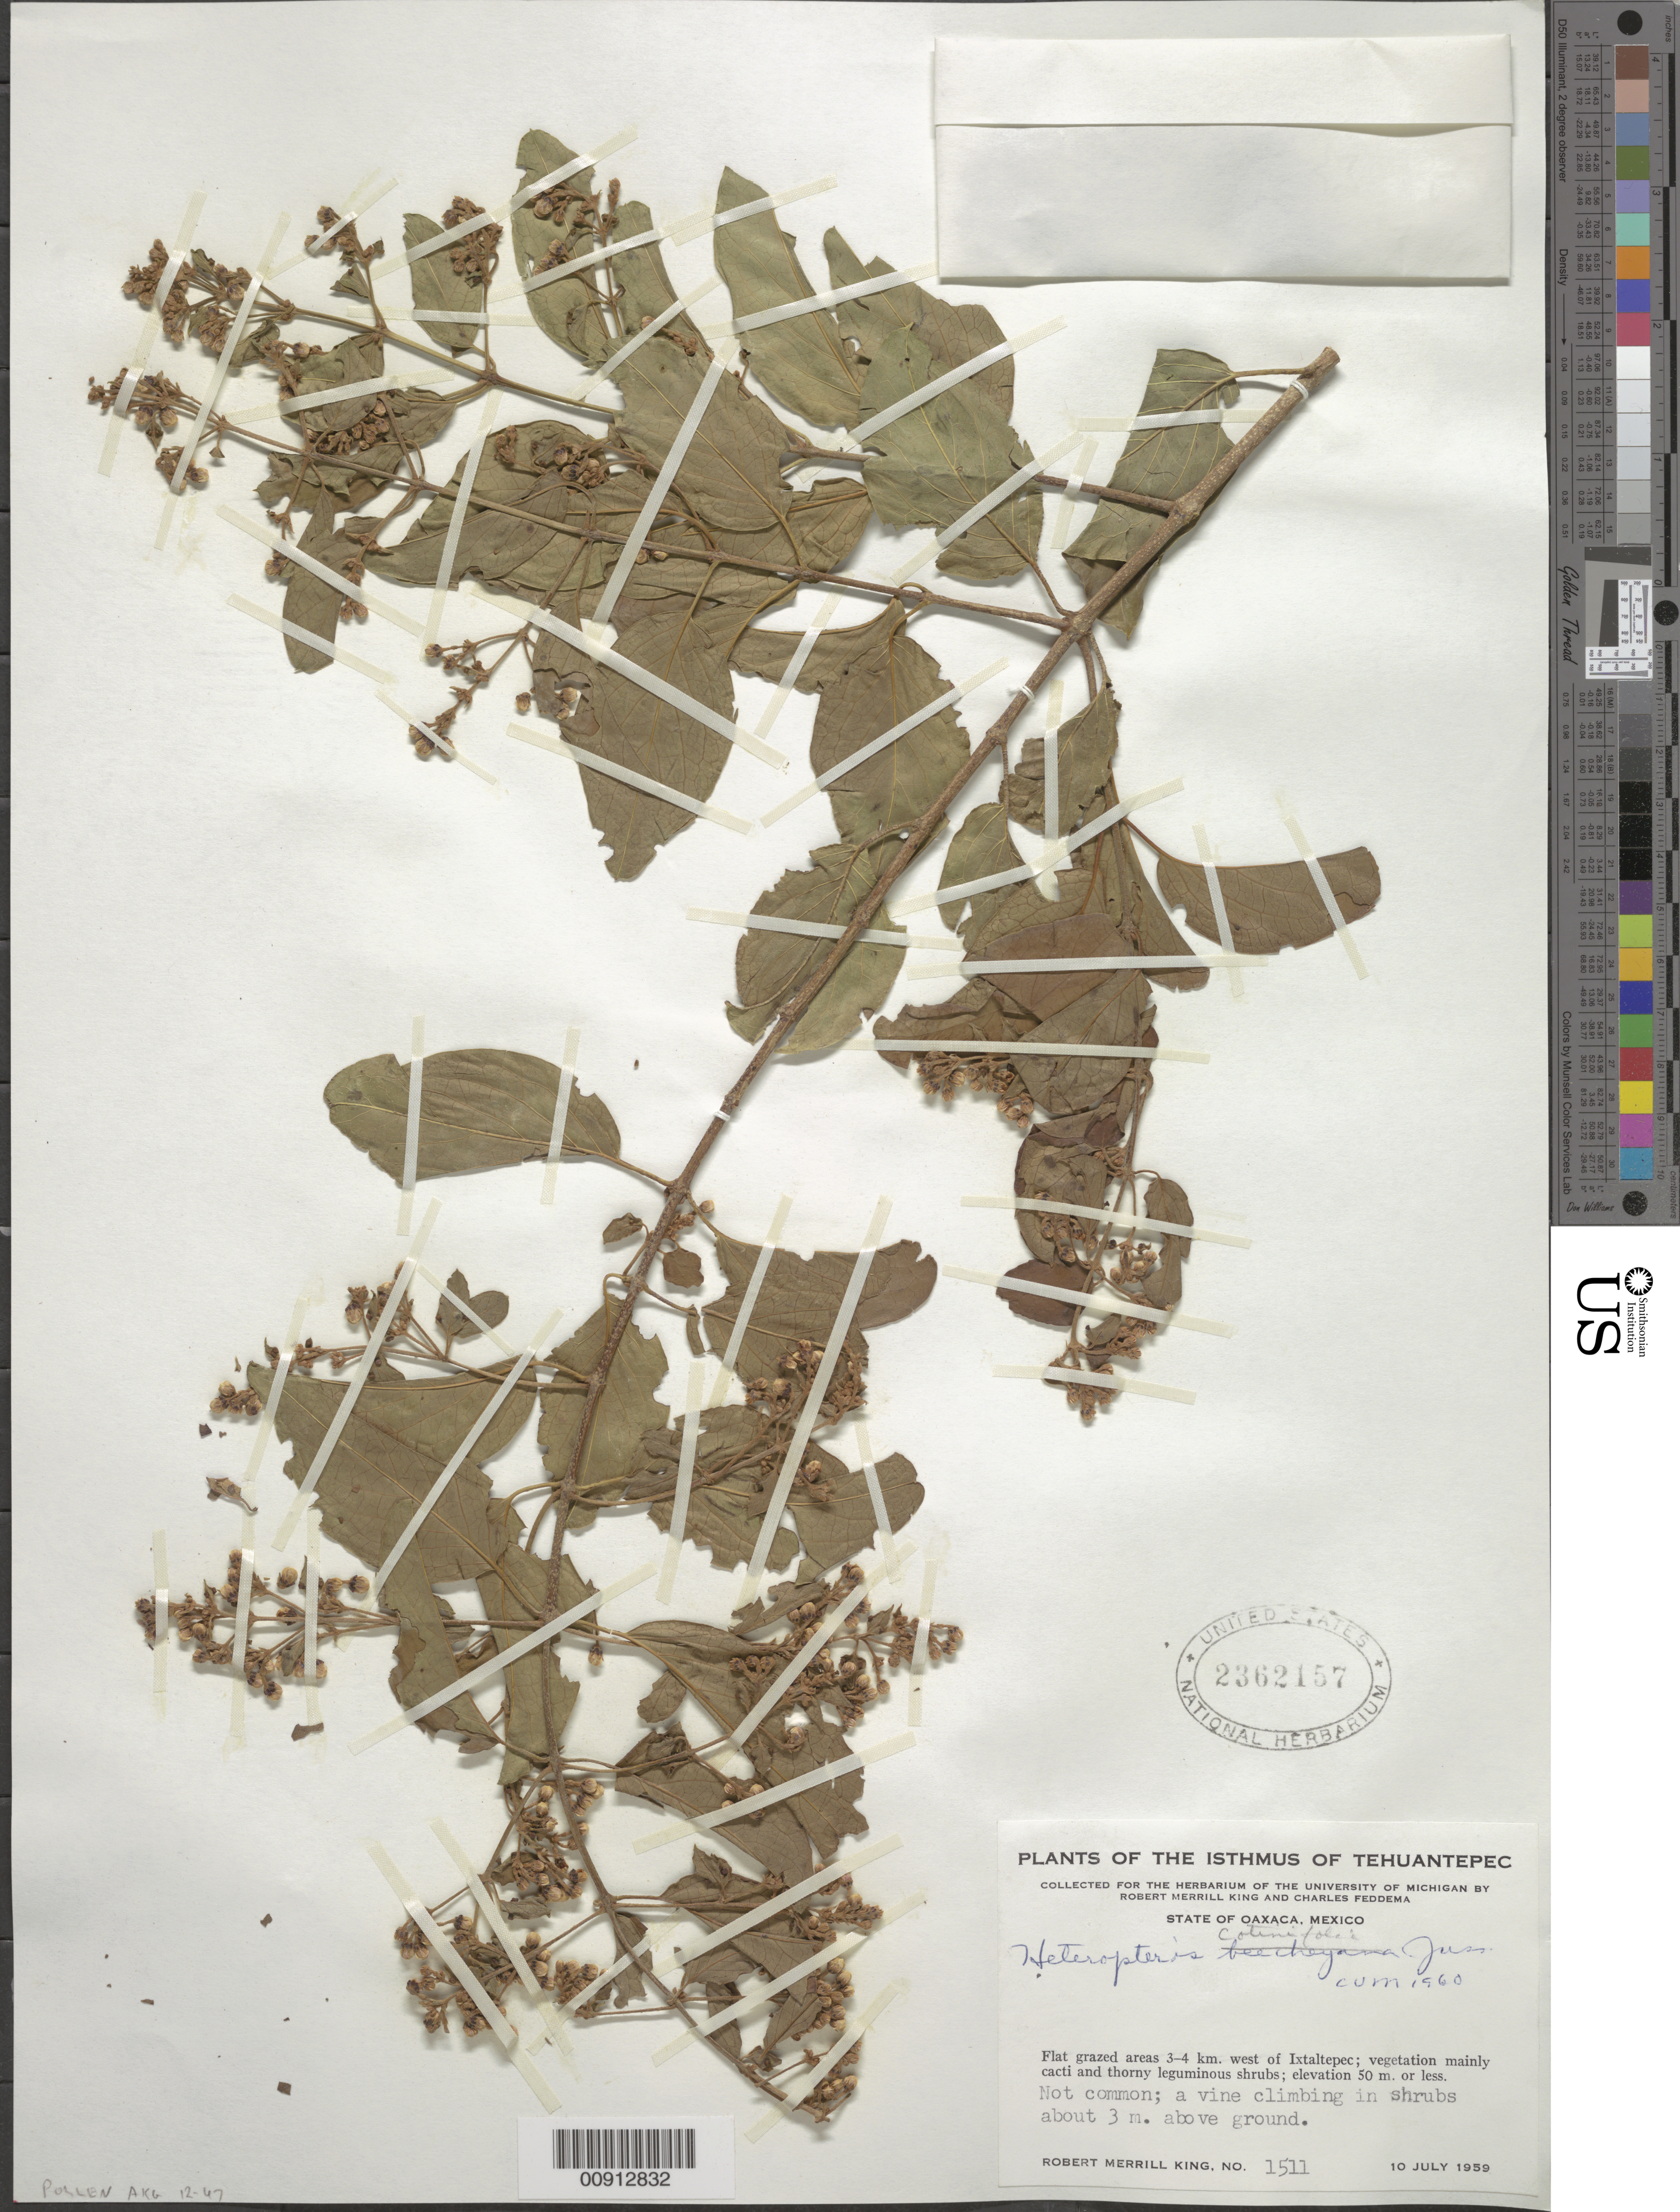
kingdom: Plantae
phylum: Tracheophyta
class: Magnoliopsida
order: Malpighiales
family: Malpighiaceae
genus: Heteropterys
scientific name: Heteropterys cotinifolia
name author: A. Juss.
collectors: R. M. King & C. Feddema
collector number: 1511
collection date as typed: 10 Jul 1959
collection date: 1959-07-10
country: Mexico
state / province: Oaxaca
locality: State of Oaxaca: Flat grazed areas 3-4 km. west of Ixtaltepec.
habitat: Flat grazed areas, vegetation mainly cacti and thorny leguminous shrubs. Vine climbing in shrubs about 3 m. above ground.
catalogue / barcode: US 2362157